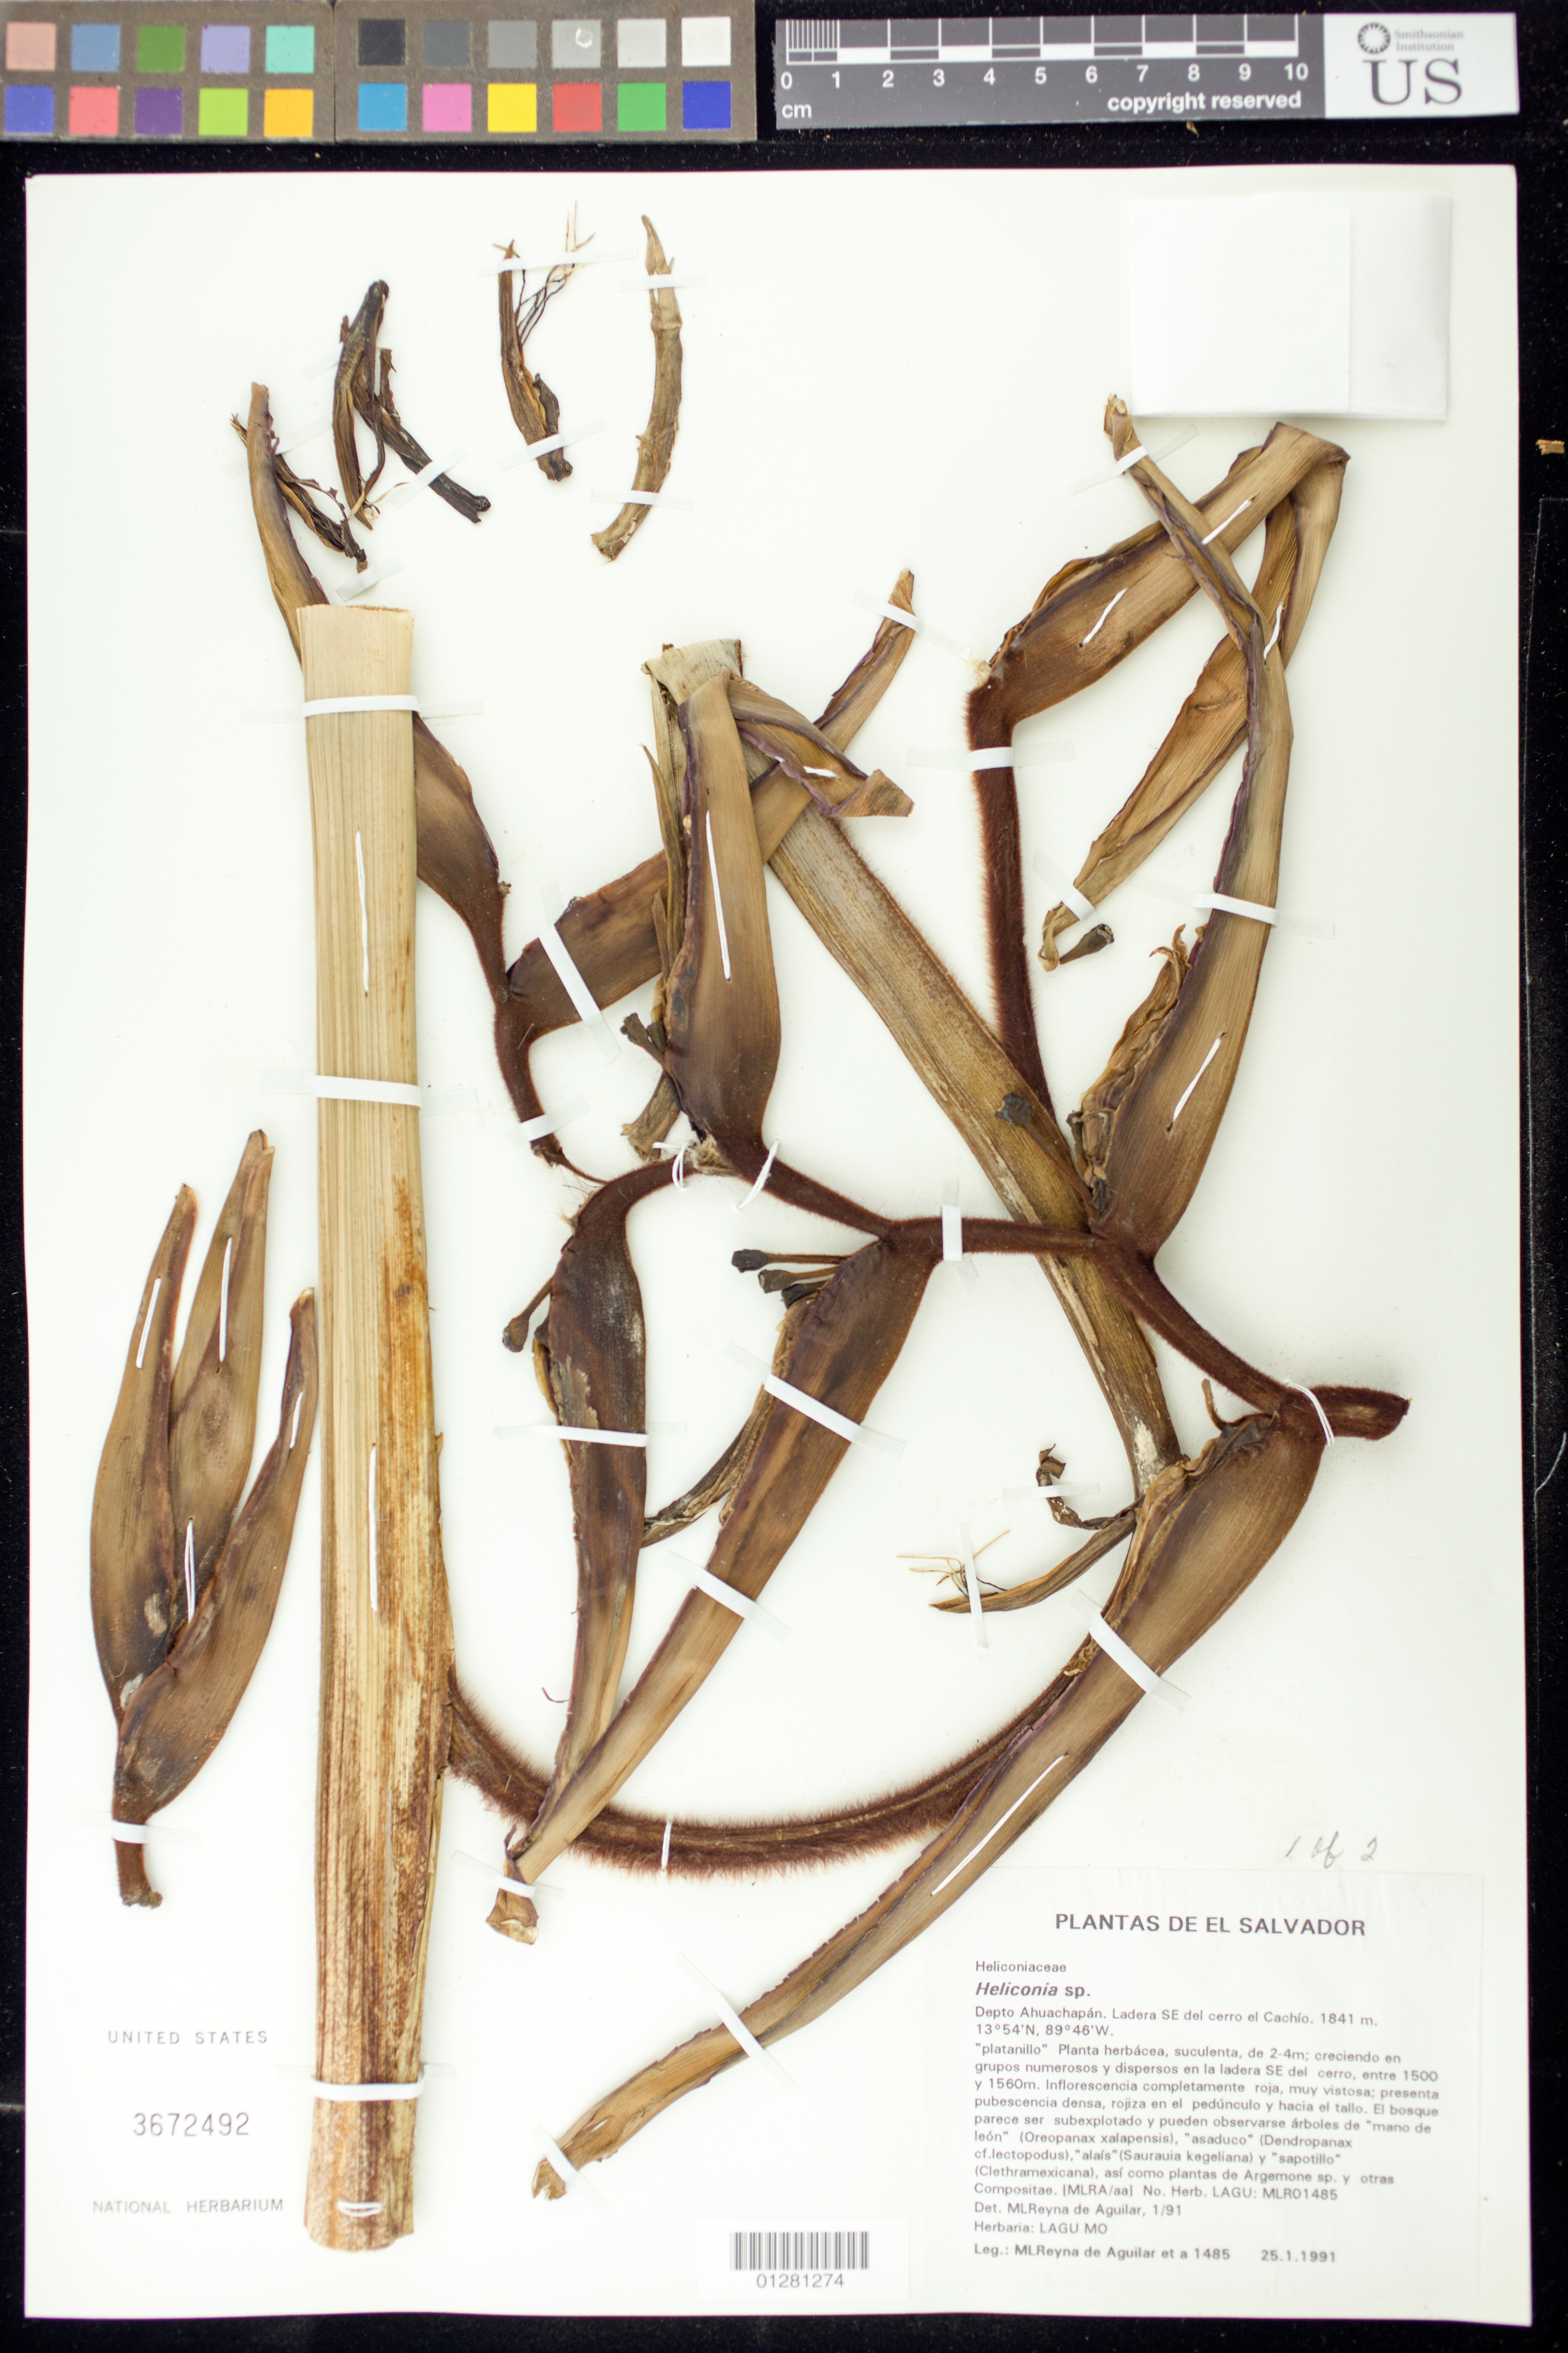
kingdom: Plantae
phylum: Tracheophyta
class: Liliopsida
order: Zingiberales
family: Heliconiaceae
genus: Heliconia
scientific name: Heliconia sp.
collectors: M. L. Reyna de A.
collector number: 1485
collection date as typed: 25 Jan 1991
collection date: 1991-01-25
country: El Salvador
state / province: Ahuachapán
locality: Ladera SE del cerro el Cachio.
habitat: Herb.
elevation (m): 1841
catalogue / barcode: US 3672492